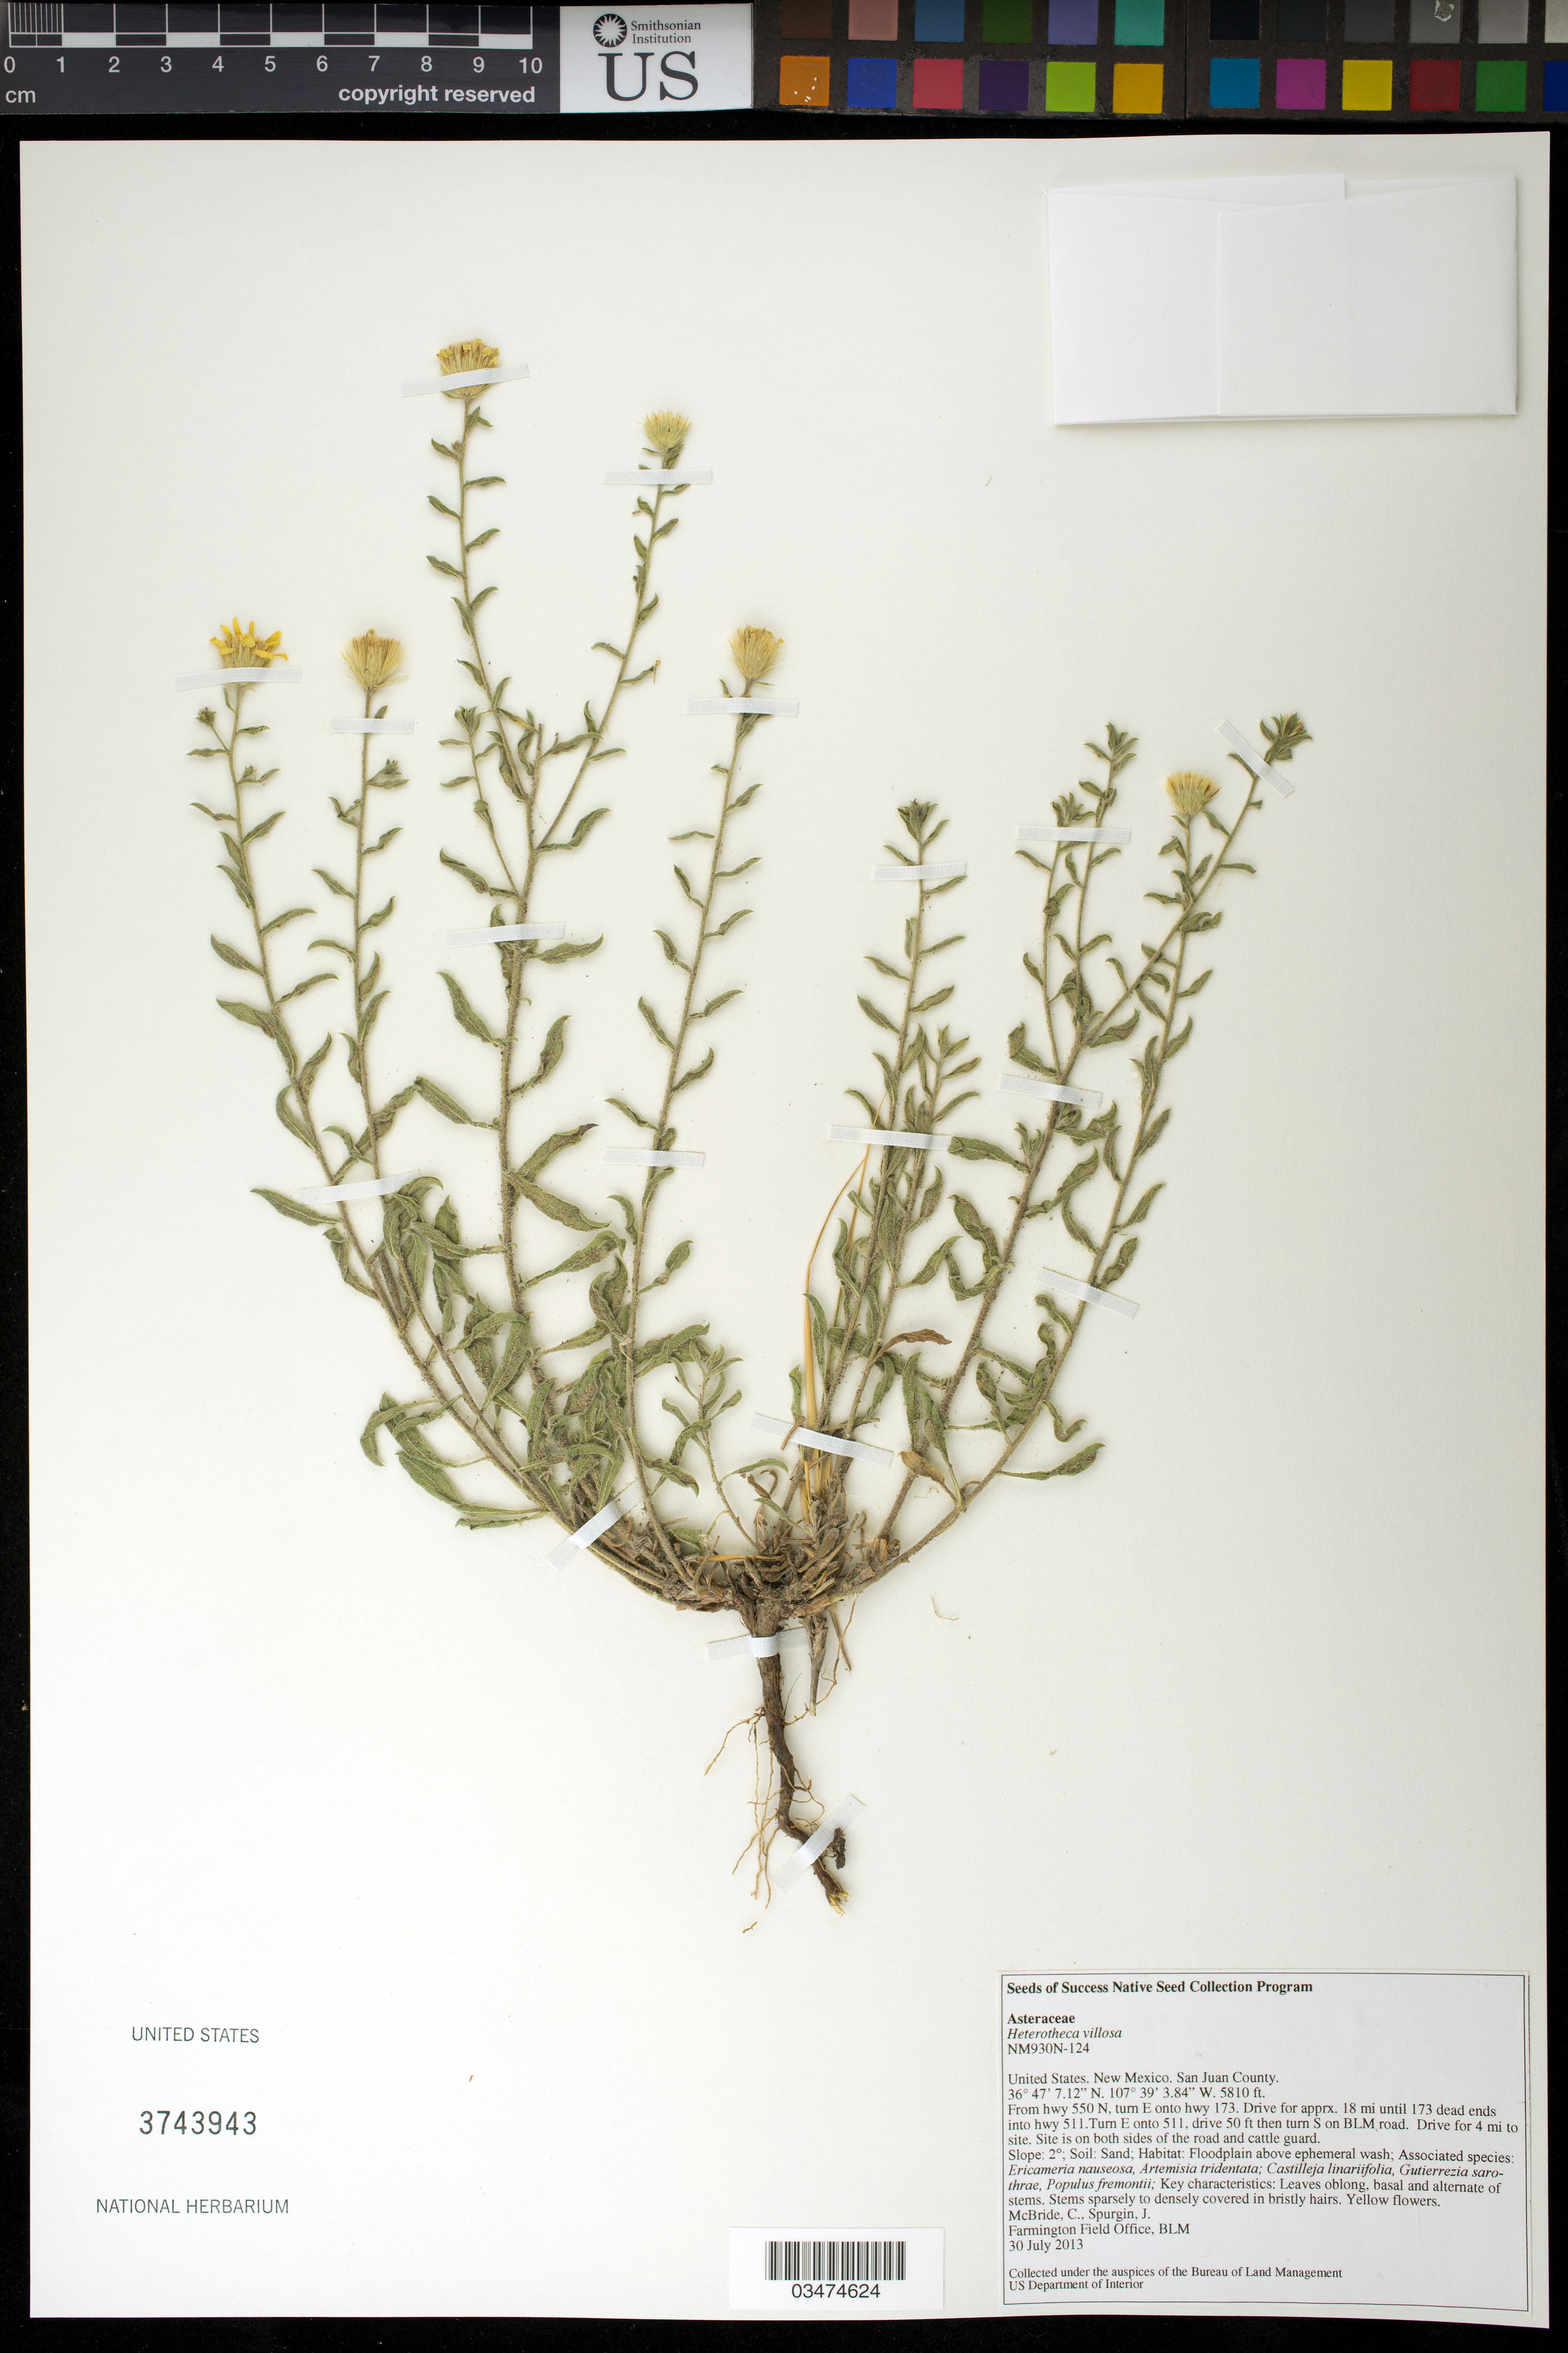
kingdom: Plantae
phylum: Tracheophyta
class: Magnoliopsida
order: Asterales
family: Asteraceae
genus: Heterotheca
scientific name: Heterotheca villosa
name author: (Pursh) Shinners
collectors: C. McBride & J. Spurgin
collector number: NM930N-124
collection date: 2013-07-30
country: United States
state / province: New Mexico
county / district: San Juan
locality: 4 mi. on BLM road. Site is on both sides of the road and cattle guard.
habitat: Sand. Floodplain above ephemeral wash.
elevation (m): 1771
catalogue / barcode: US 3743943